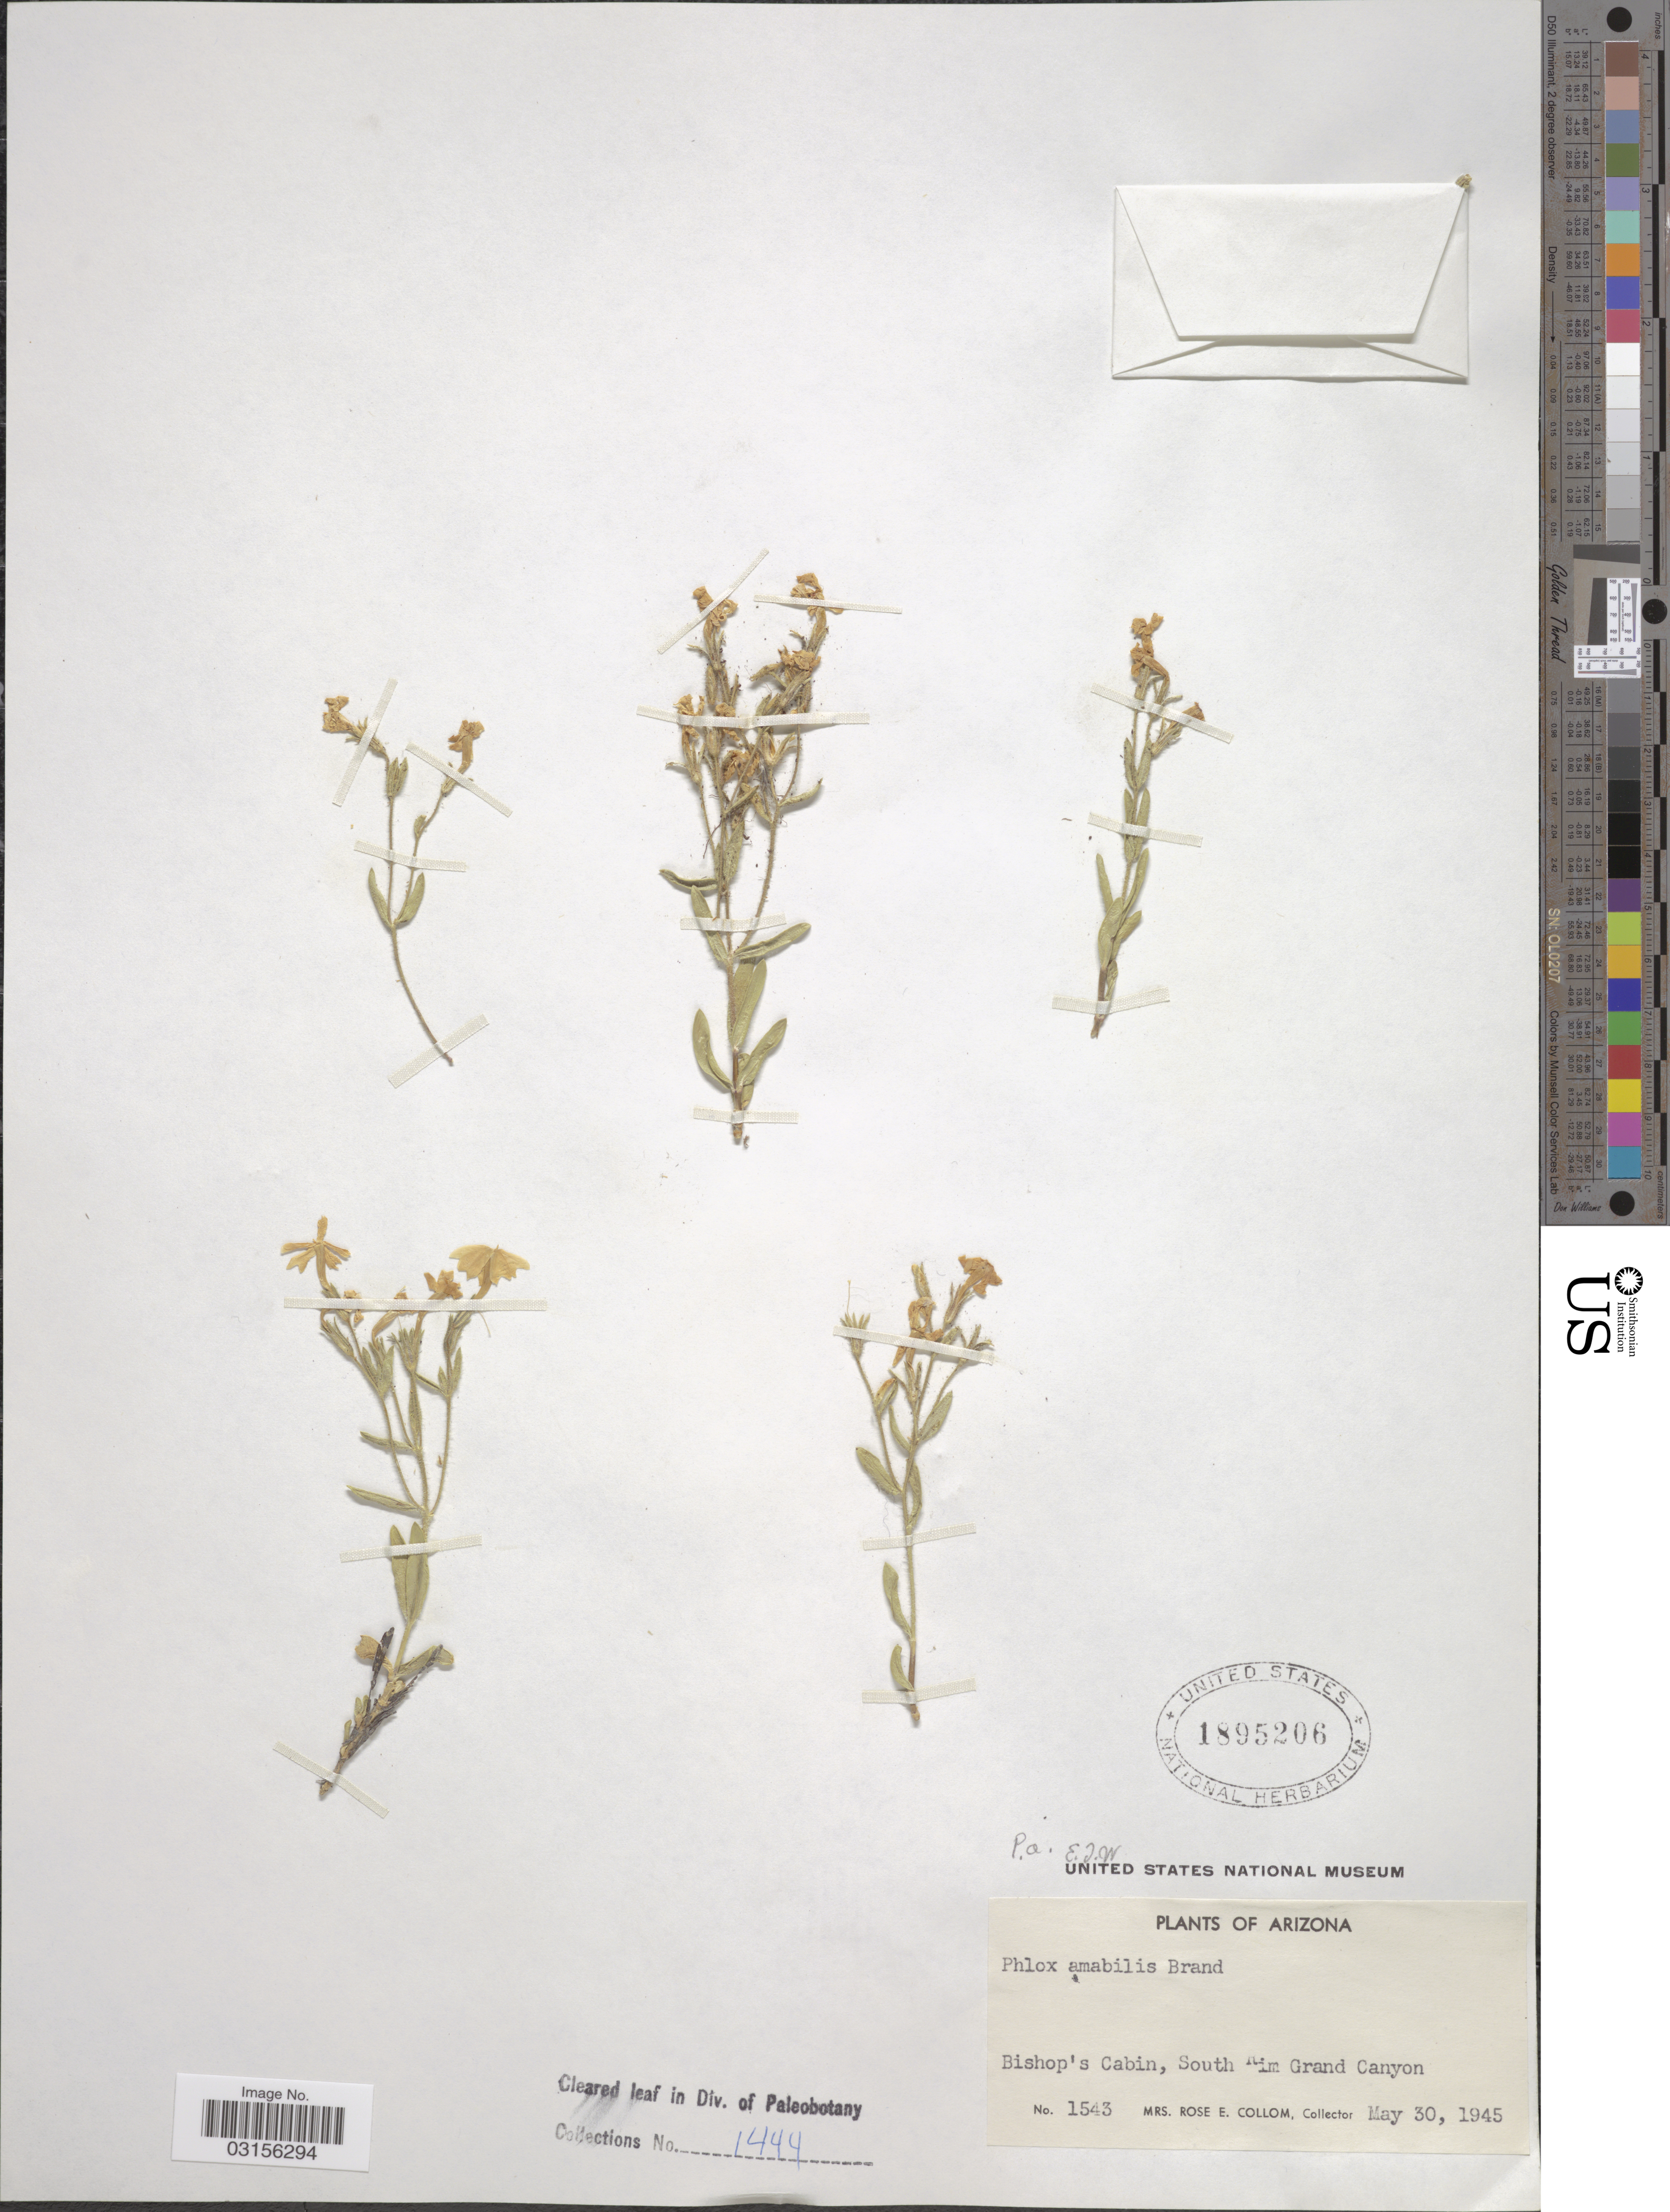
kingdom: Plantae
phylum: Tracheophyta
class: Magnoliopsida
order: Ericales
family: Polemoniaceae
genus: Phlox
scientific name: Phlox amabilis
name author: Brand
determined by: Mayfield, M. H.; Ferguson, C. J.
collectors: R. E. Collom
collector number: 1543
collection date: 1945-05-30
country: United States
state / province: Arizona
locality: Bishop's Cabin, South Rim Grand Canyon.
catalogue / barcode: US 1895206